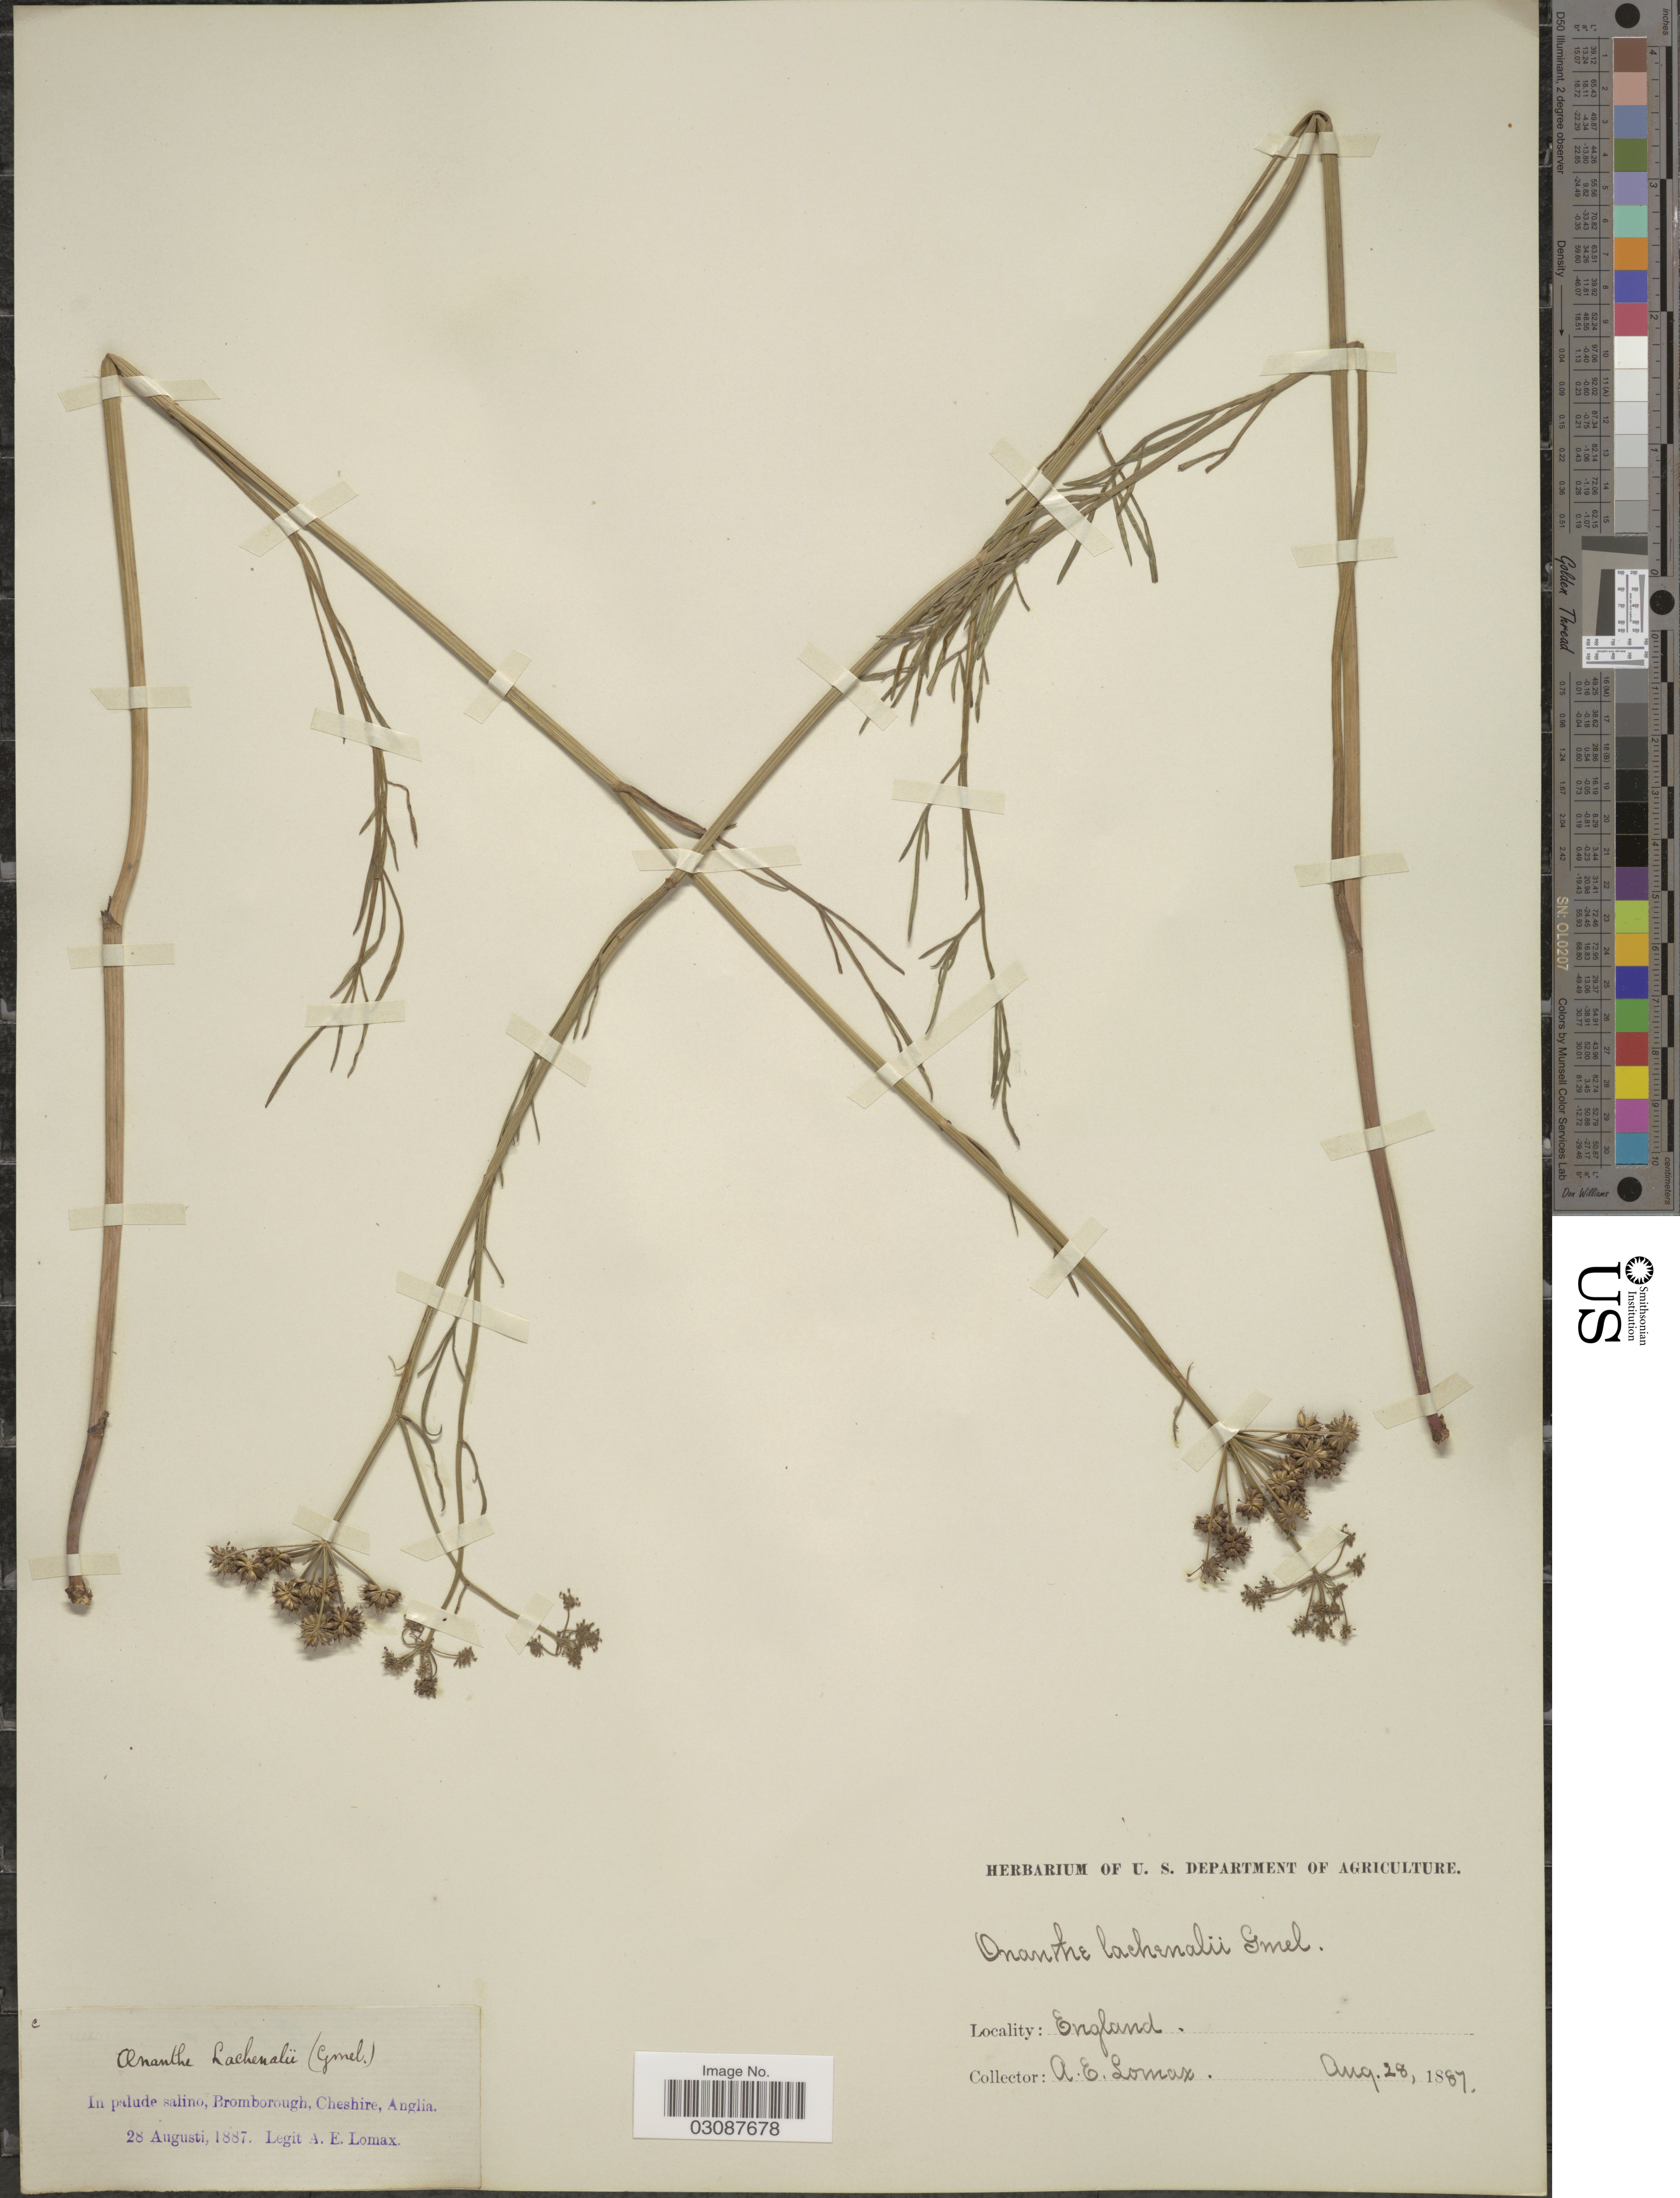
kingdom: Plantae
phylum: Tracheophyta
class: Magnoliopsida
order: Apiales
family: Apiaceae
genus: Oenanthe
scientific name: Oenanthe lachenalii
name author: C.C. Gmel.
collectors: A. Lomax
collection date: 1887-08-28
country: United Kingdom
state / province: England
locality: In palude salino, Bromborough, Cheshire, Anglia.